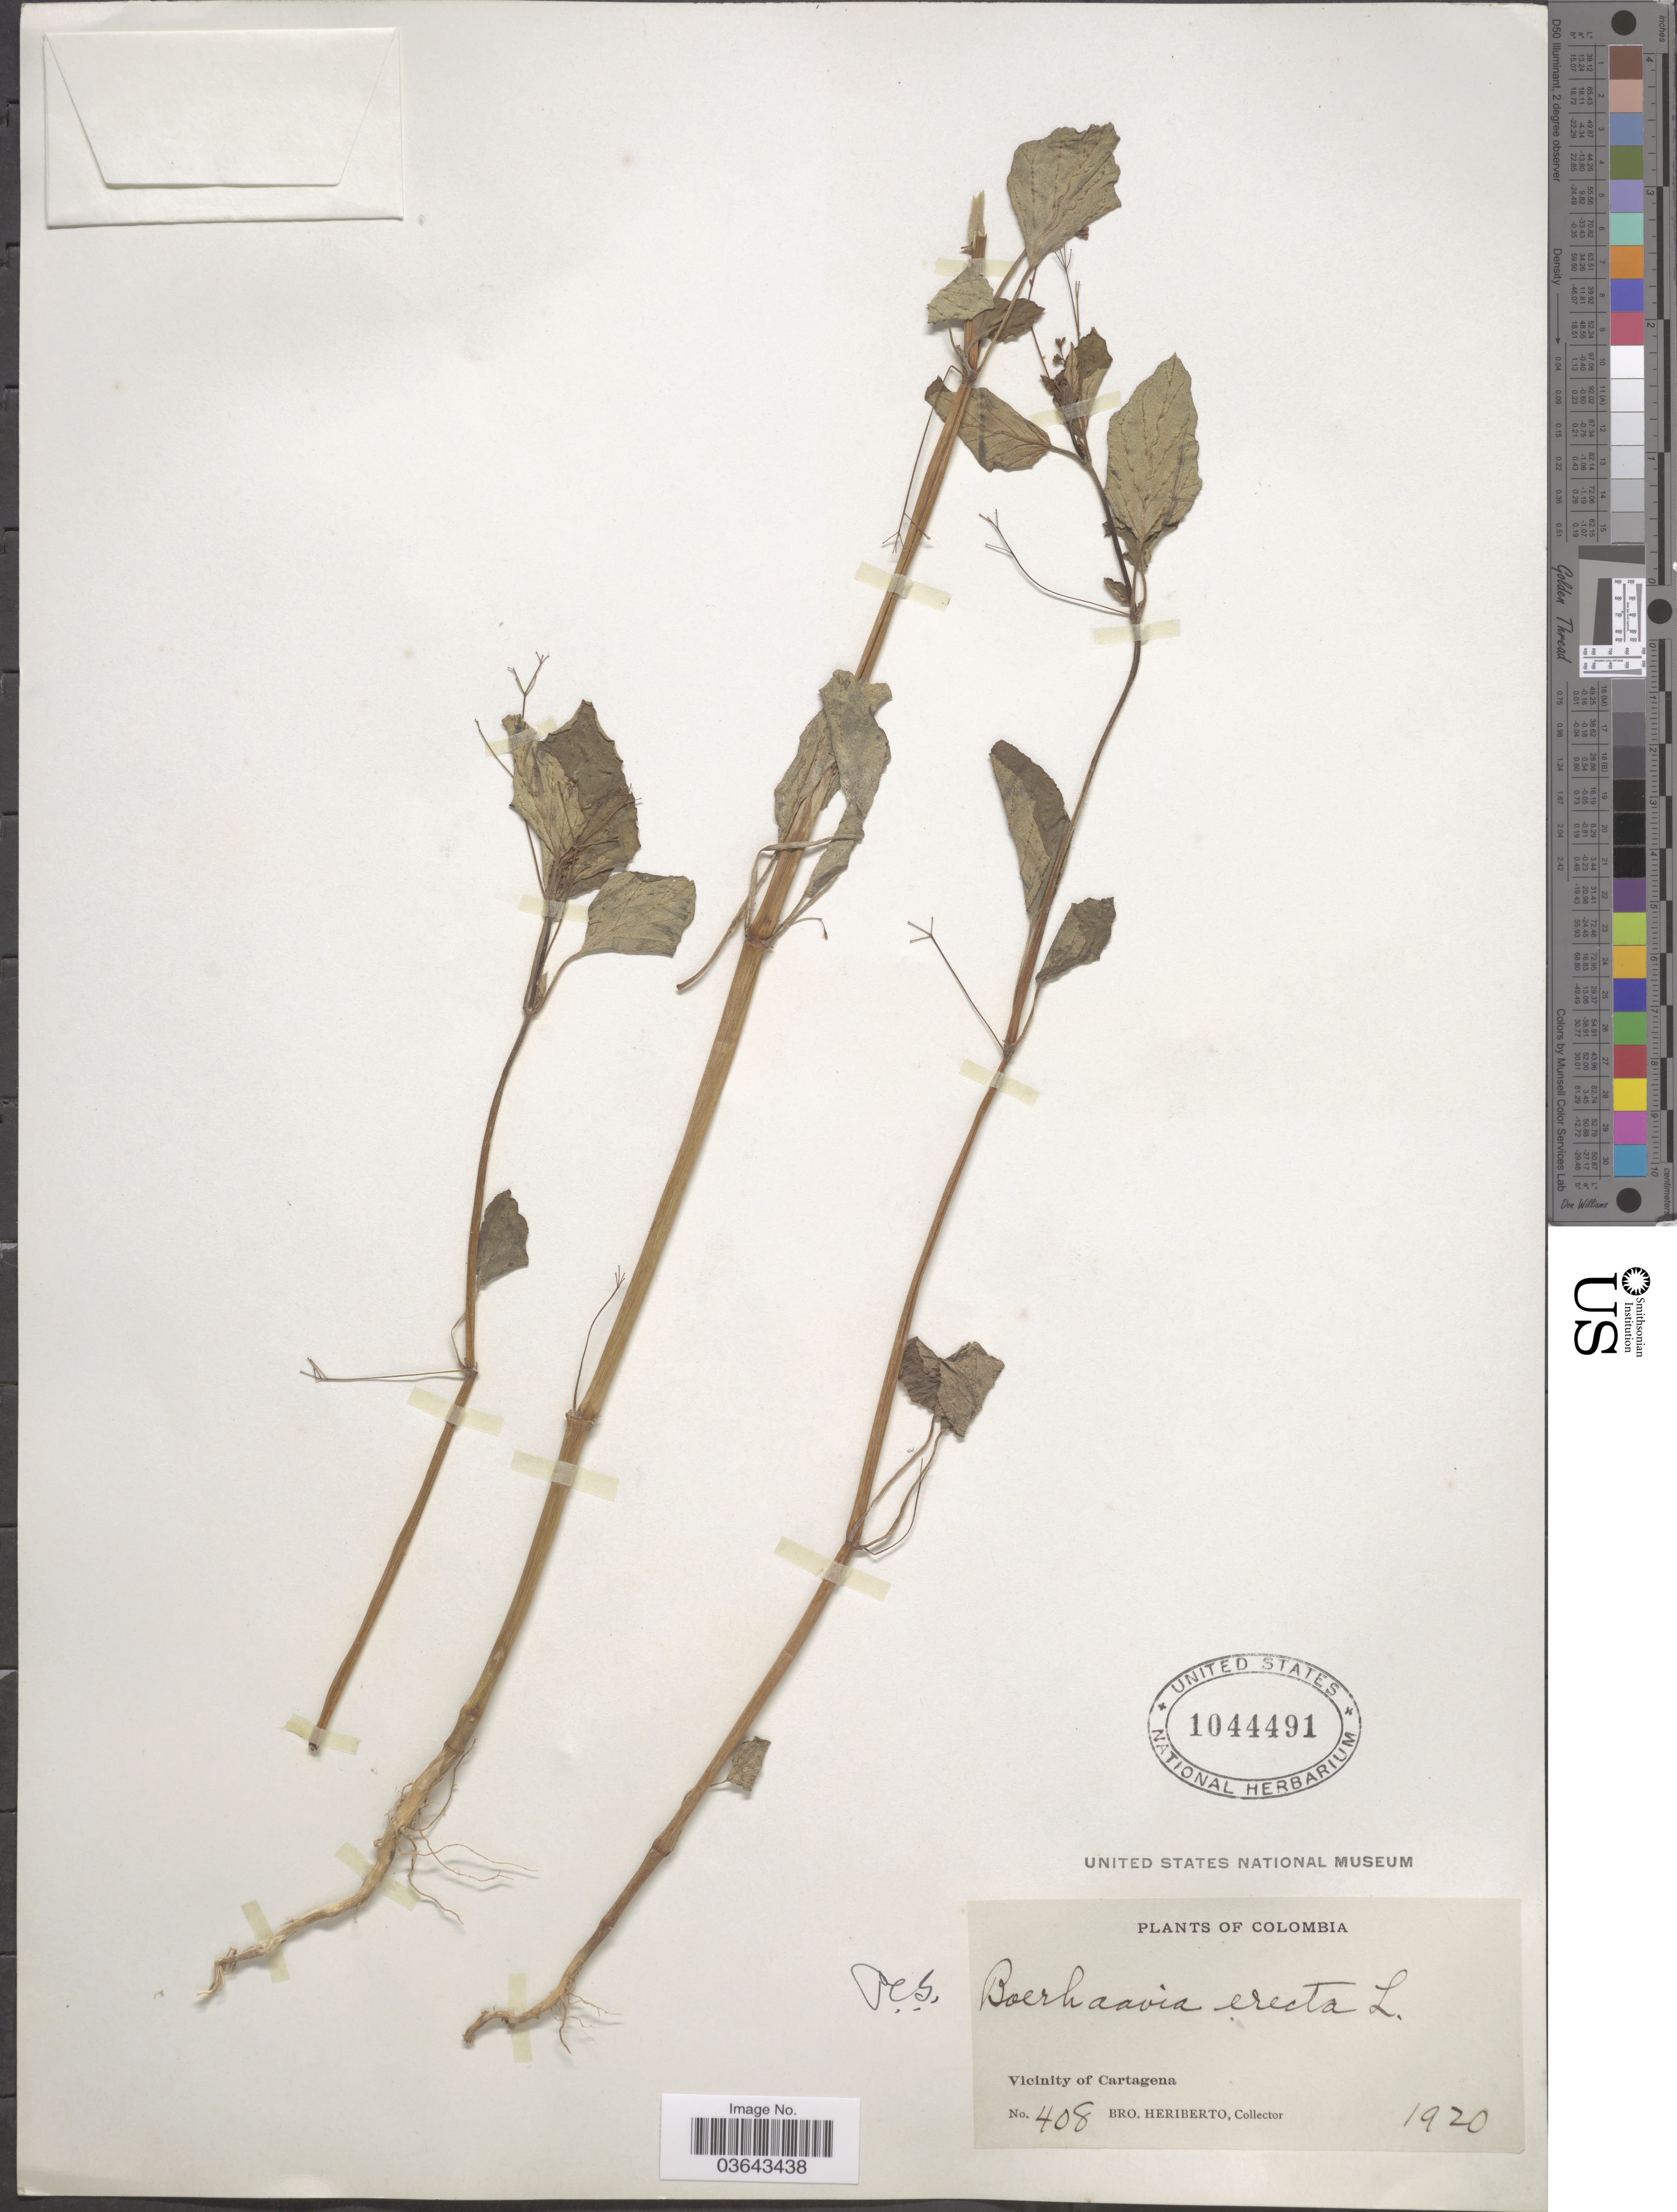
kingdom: Plantae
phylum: Tracheophyta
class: Magnoliopsida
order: Caryophyllales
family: Nyctaginaceae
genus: Boerhavia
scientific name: Boerhavia erecta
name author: L.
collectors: B. Heriberto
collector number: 408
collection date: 1920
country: Colombia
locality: Vicinity of Cartagena.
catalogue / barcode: US 1044491